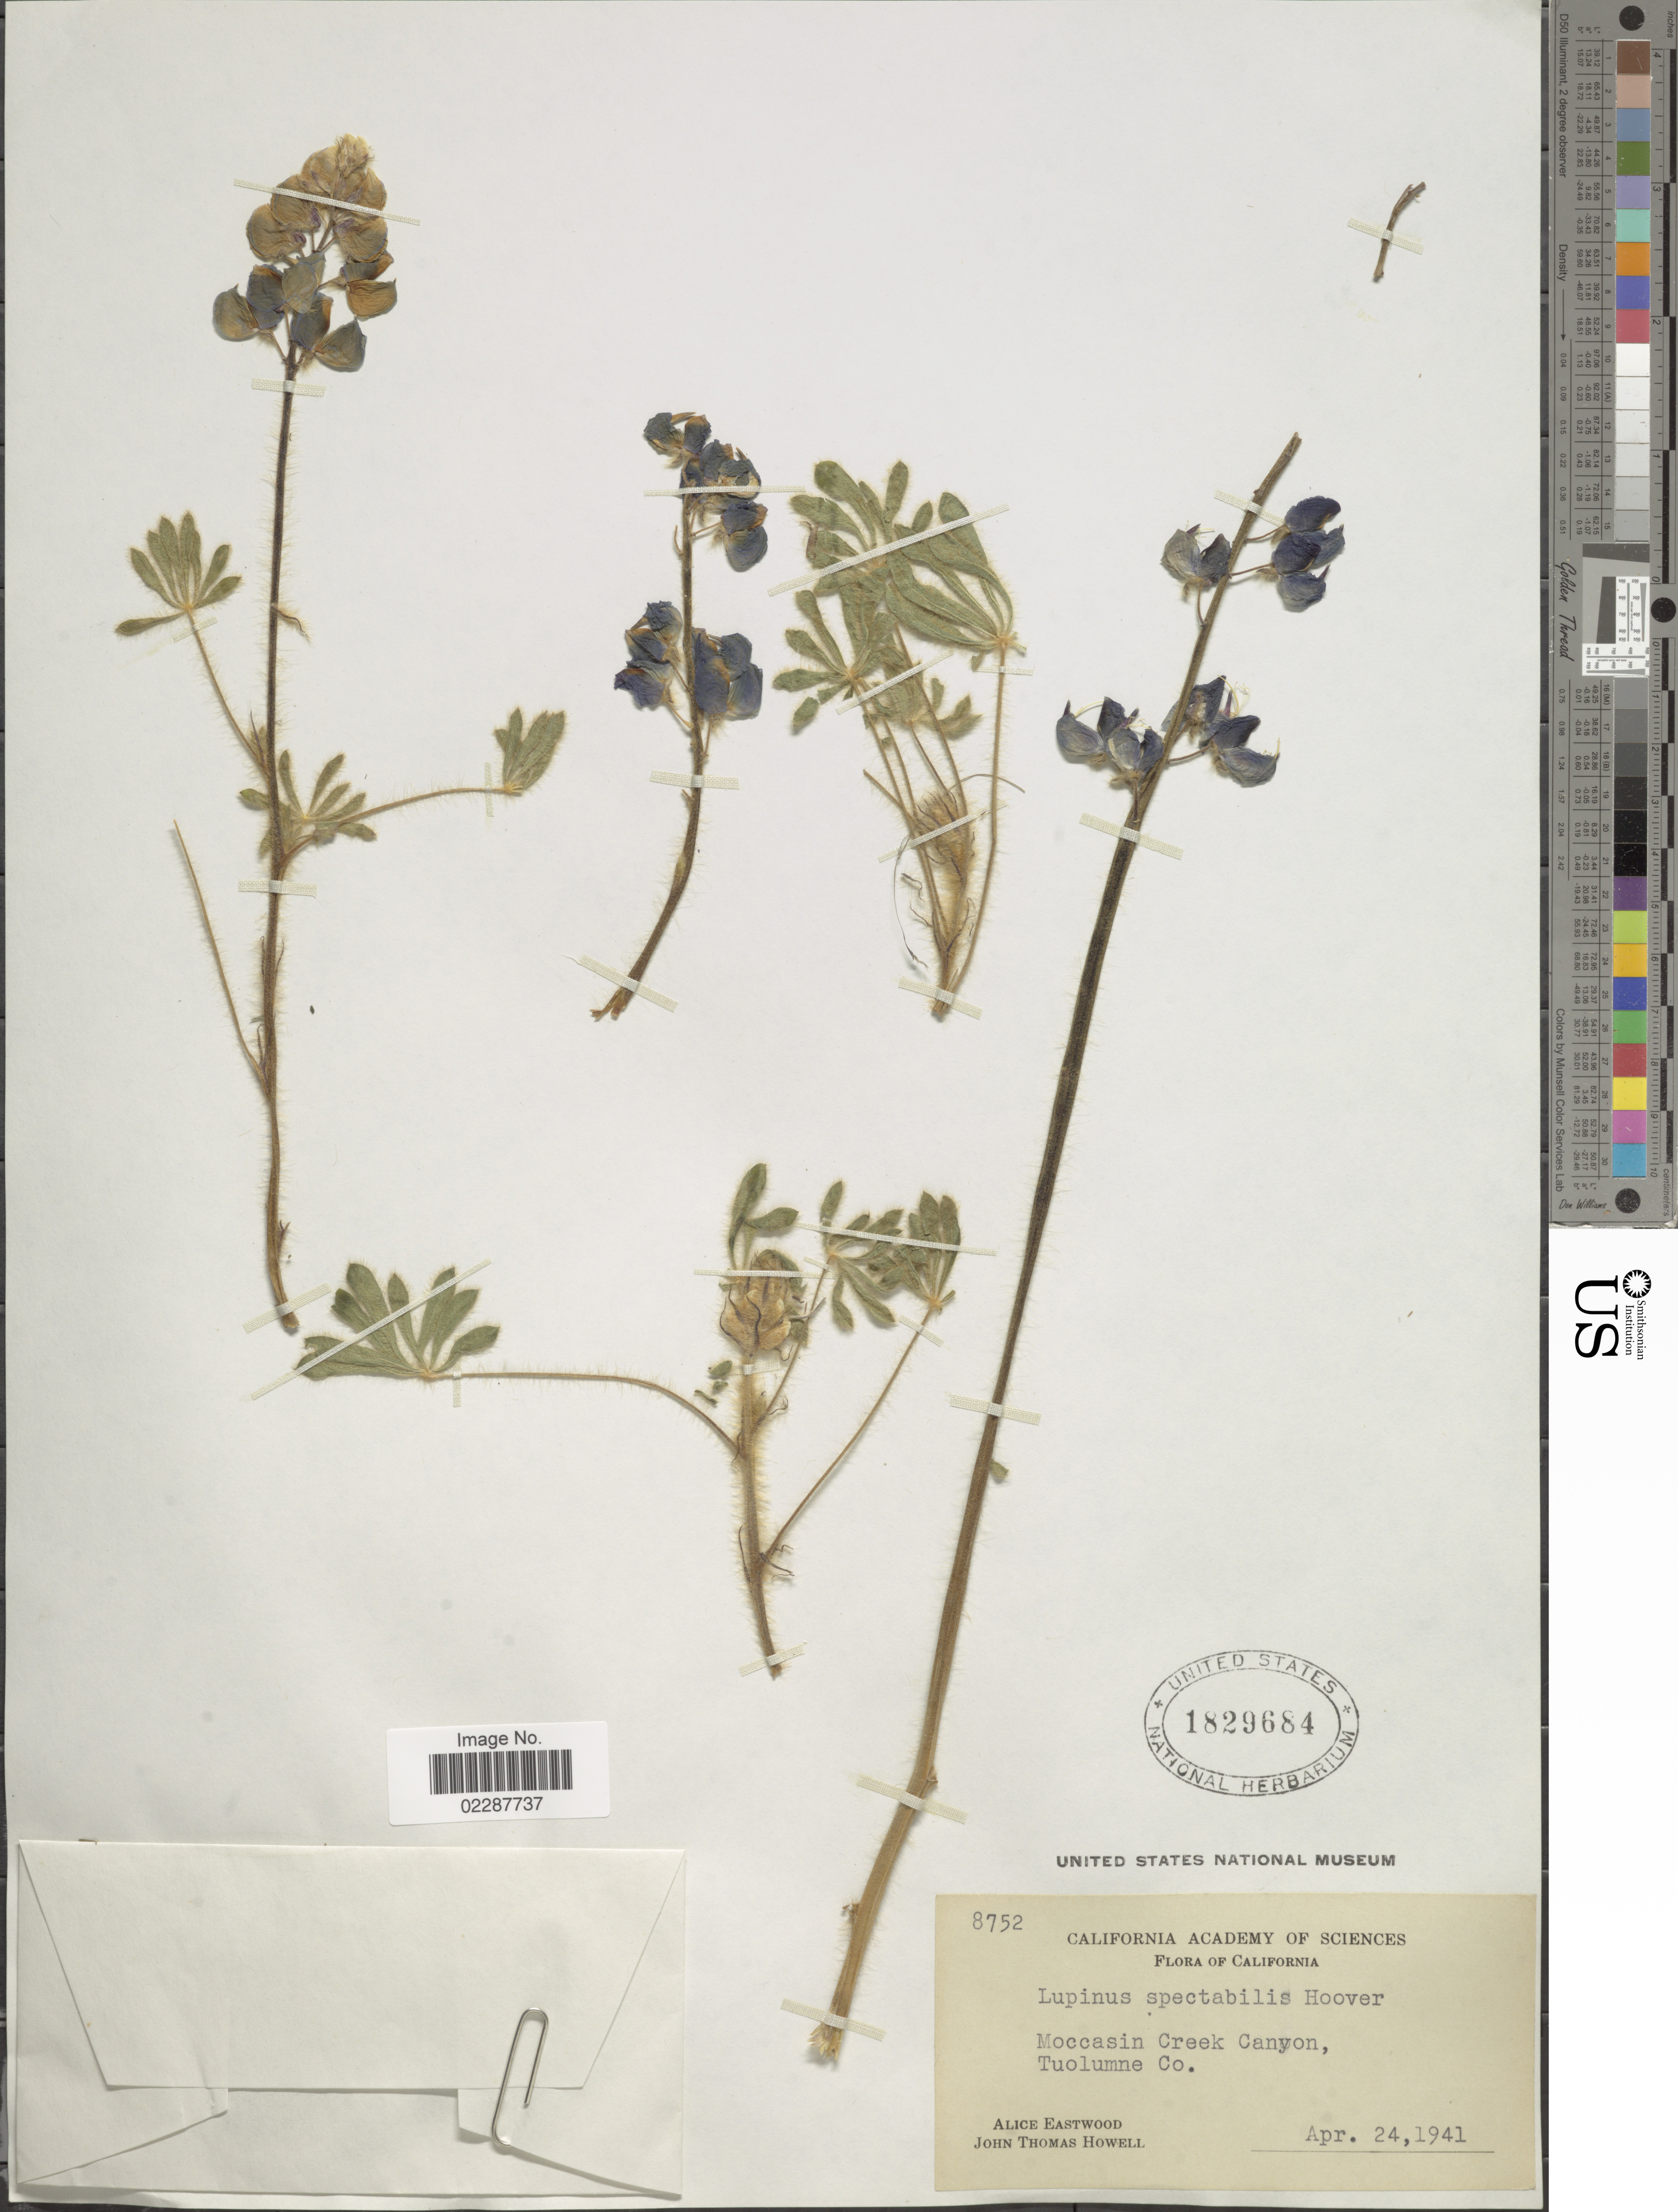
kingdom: Plantae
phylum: Tracheophyta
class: Magnoliopsida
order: Fabales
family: Fabaceae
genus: Lupinus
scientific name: Lupinus spectabilis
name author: Hoover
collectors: A. Eastwood & J. T. Howell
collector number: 8752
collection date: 1941-04-24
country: United States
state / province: California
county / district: Tuolumne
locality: Moccasin Creek Canyon, Tuolumne Co.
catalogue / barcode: US 1829684